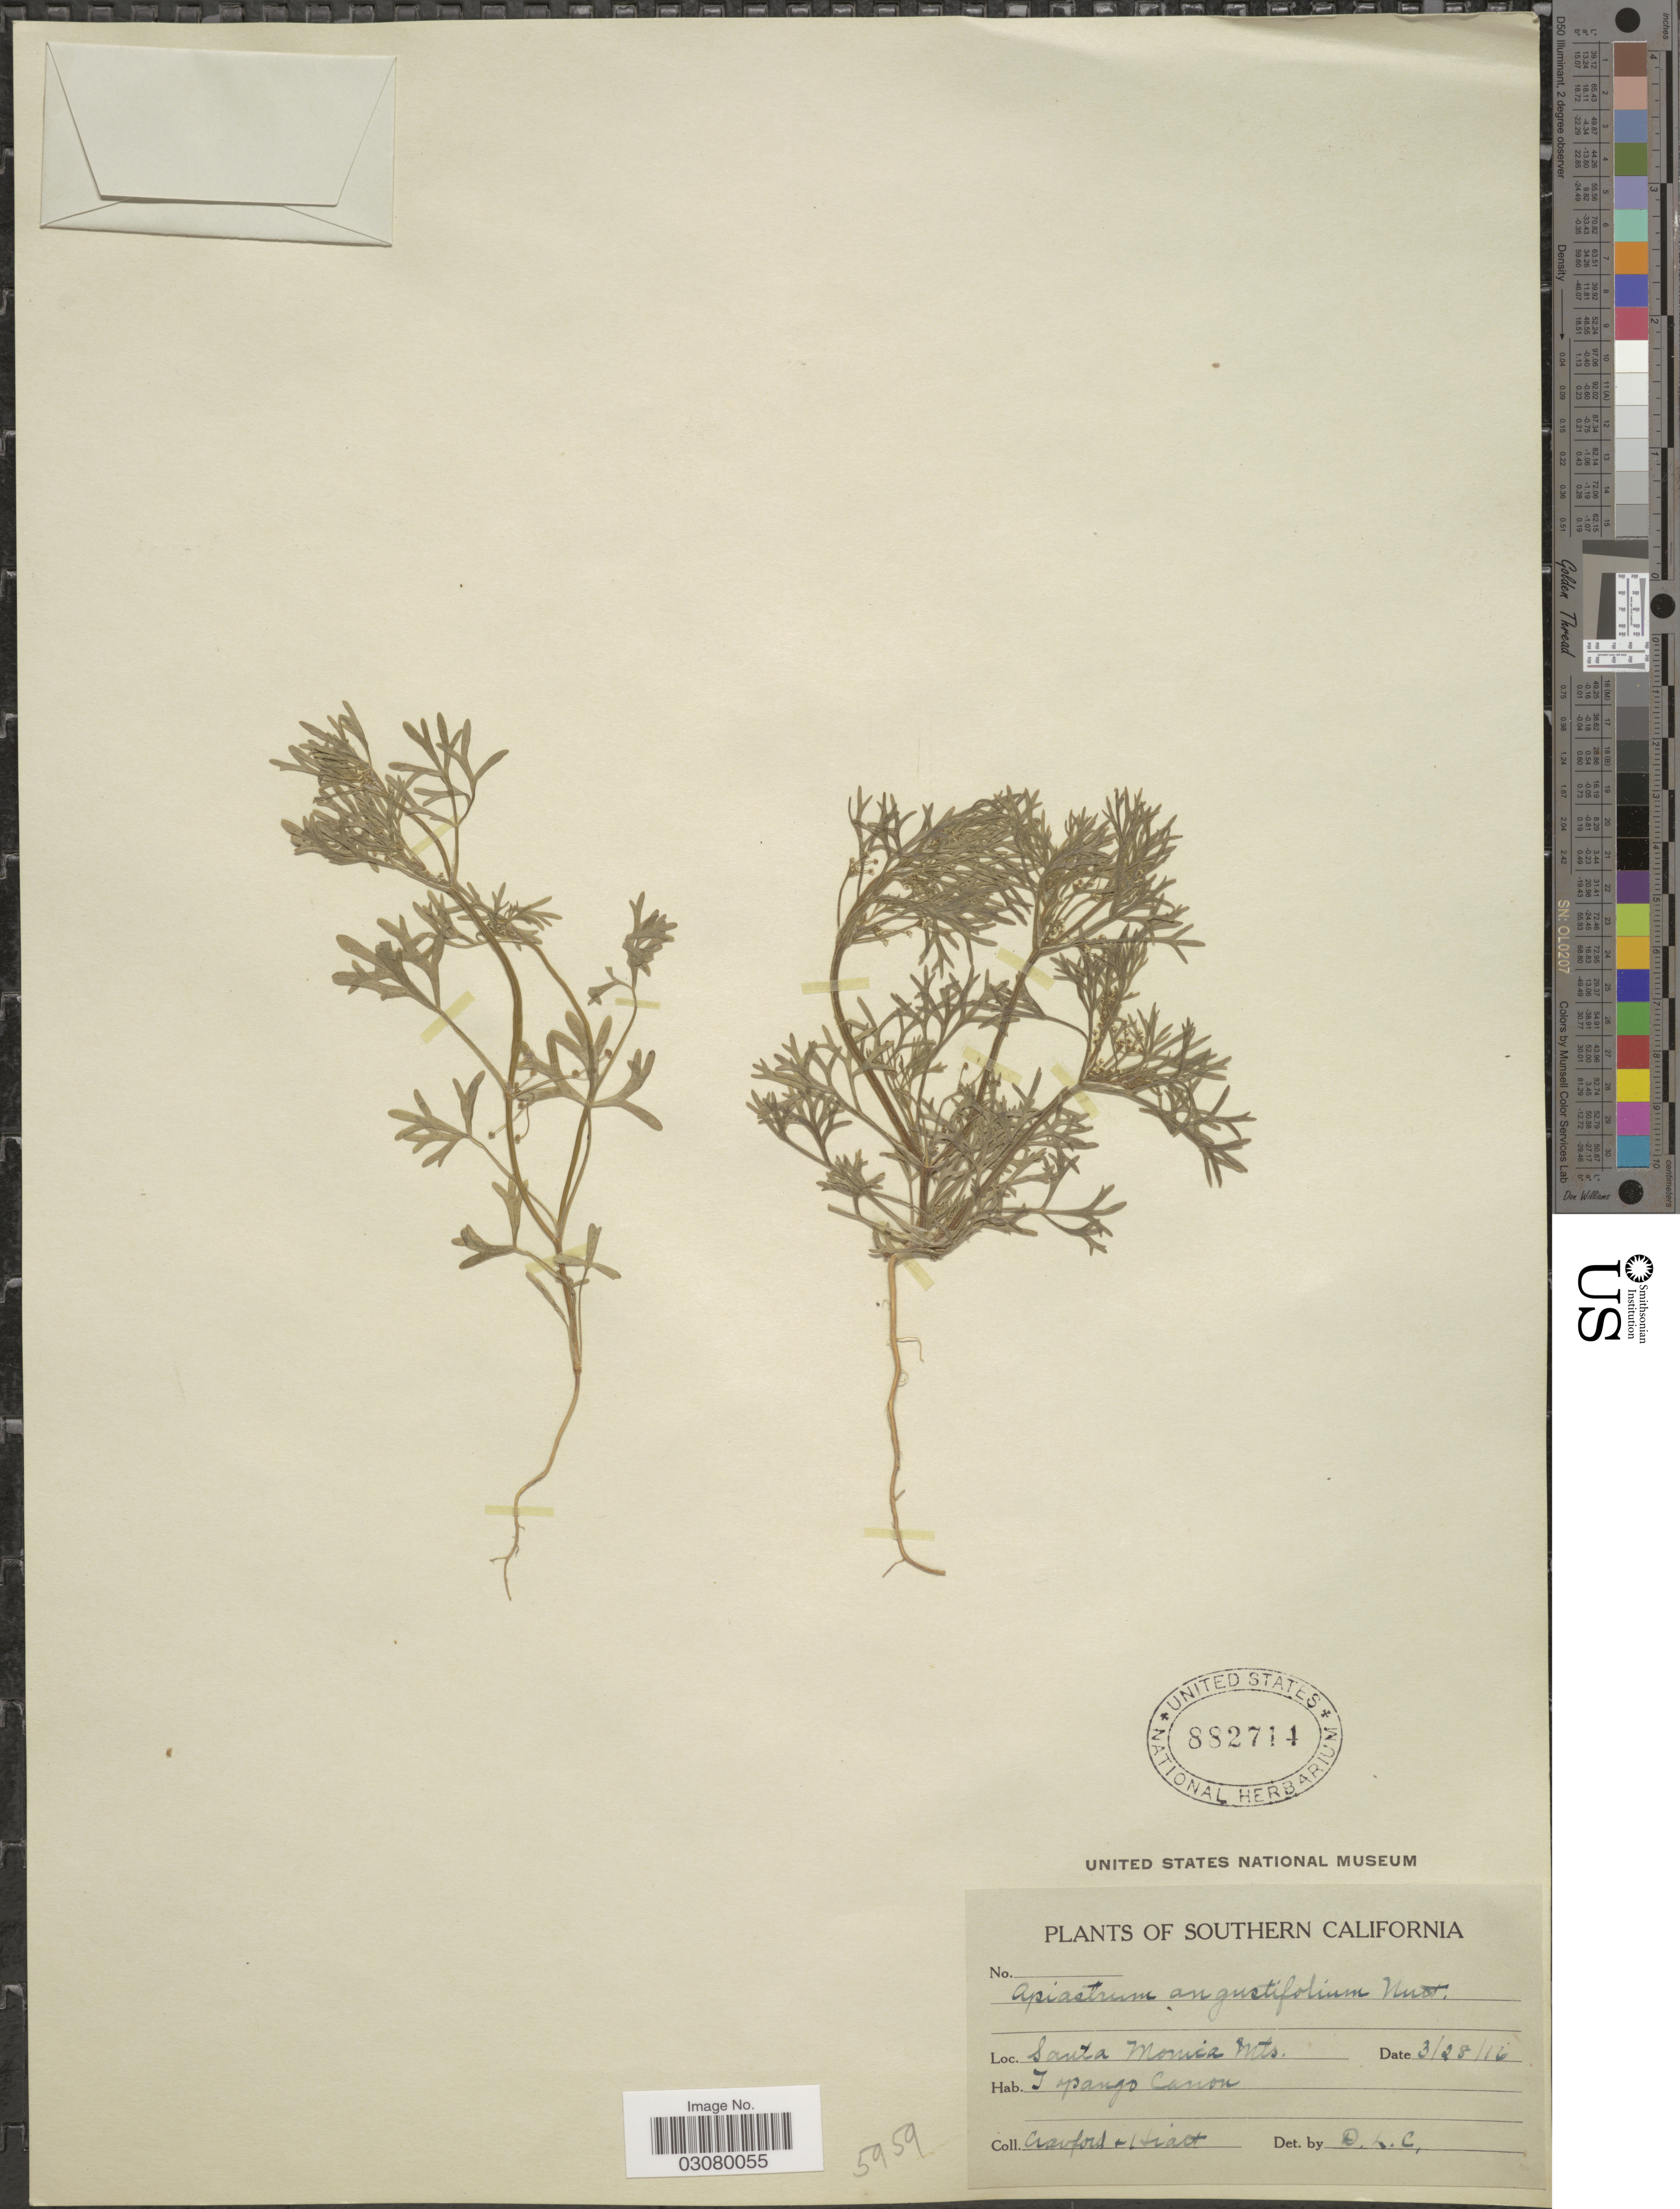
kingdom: Plantae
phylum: Tracheophyta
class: Magnoliopsida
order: Apiales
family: Apiaceae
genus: Apiastrum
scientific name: Apiastrum angustifolium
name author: Nutt.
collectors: Crawford & Hiatt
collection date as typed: Transcribed d/m/y: 28/3/16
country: United States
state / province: California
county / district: Los Angeles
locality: Southern California. Santa Monica Mts. Topango Canon.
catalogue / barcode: US 882714